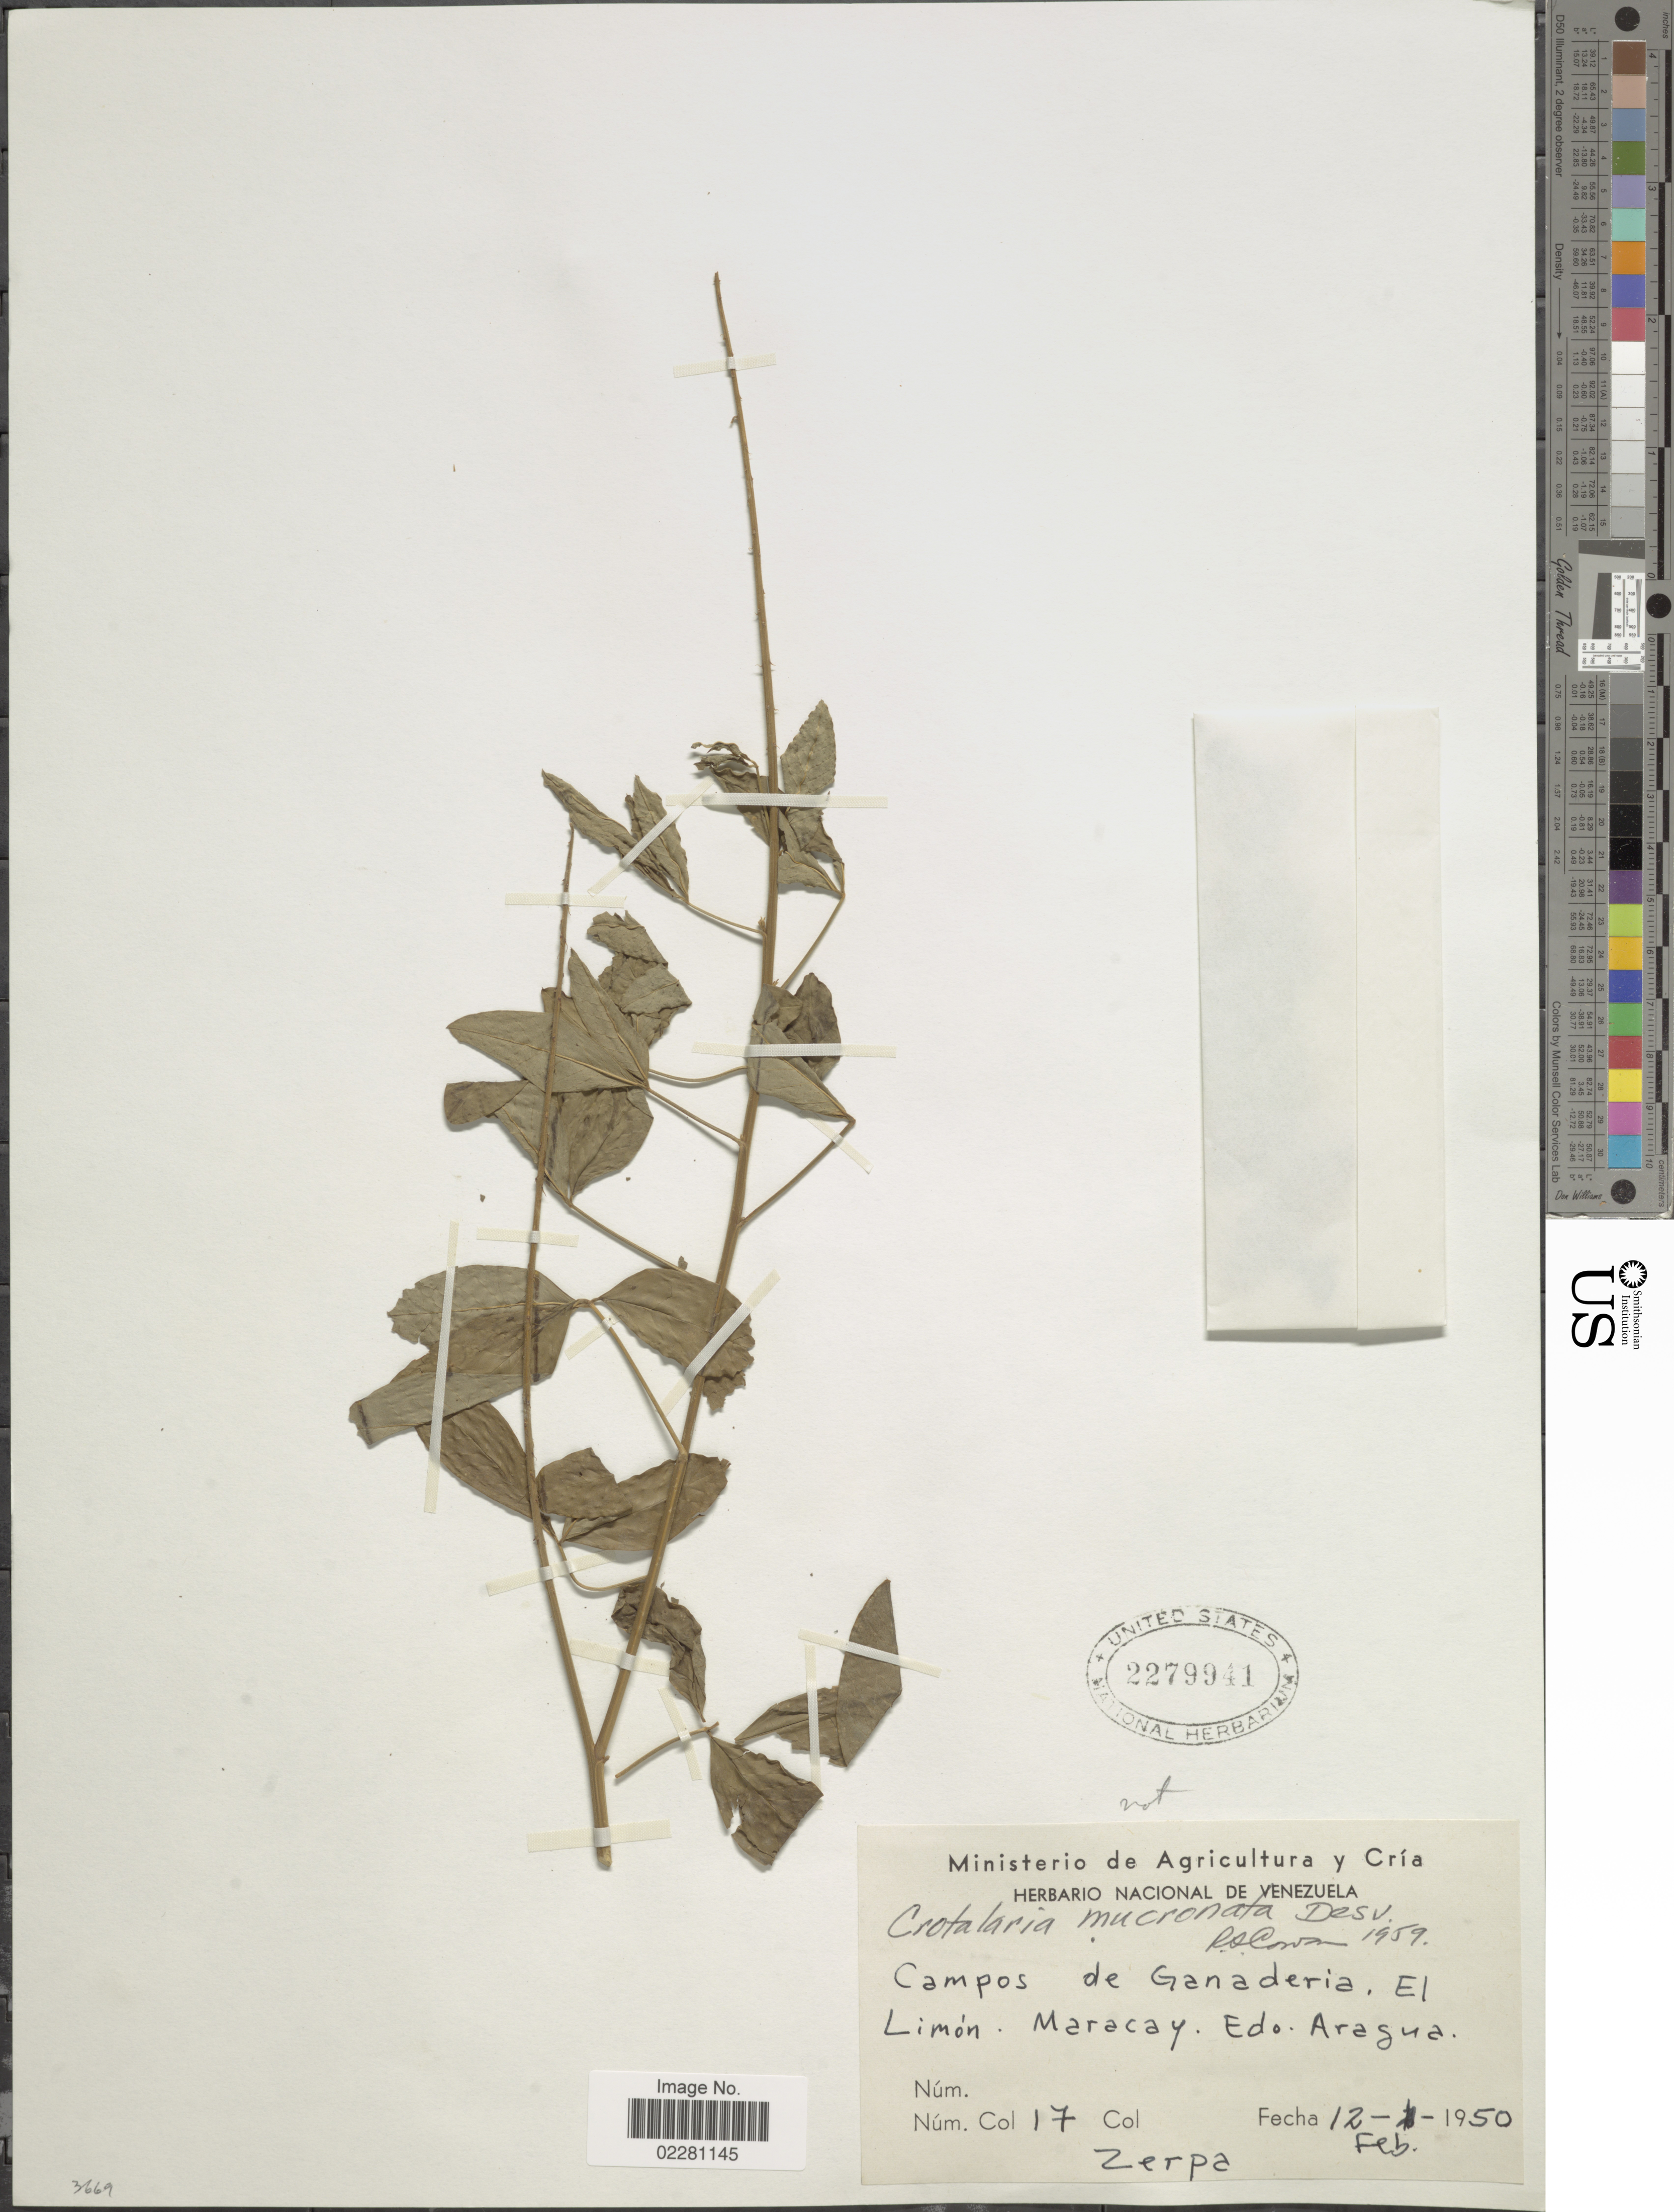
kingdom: Plantae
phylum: Tracheophyta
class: Magnoliopsida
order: Fabales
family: Fabaceae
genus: Crotalaria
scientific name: Crotalaria mucronata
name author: Desv.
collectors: R. S. Cowan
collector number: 17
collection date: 1950-02-12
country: Venezuela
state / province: Aragua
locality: Campos de Ganaderia, El Limon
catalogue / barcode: US 2279941